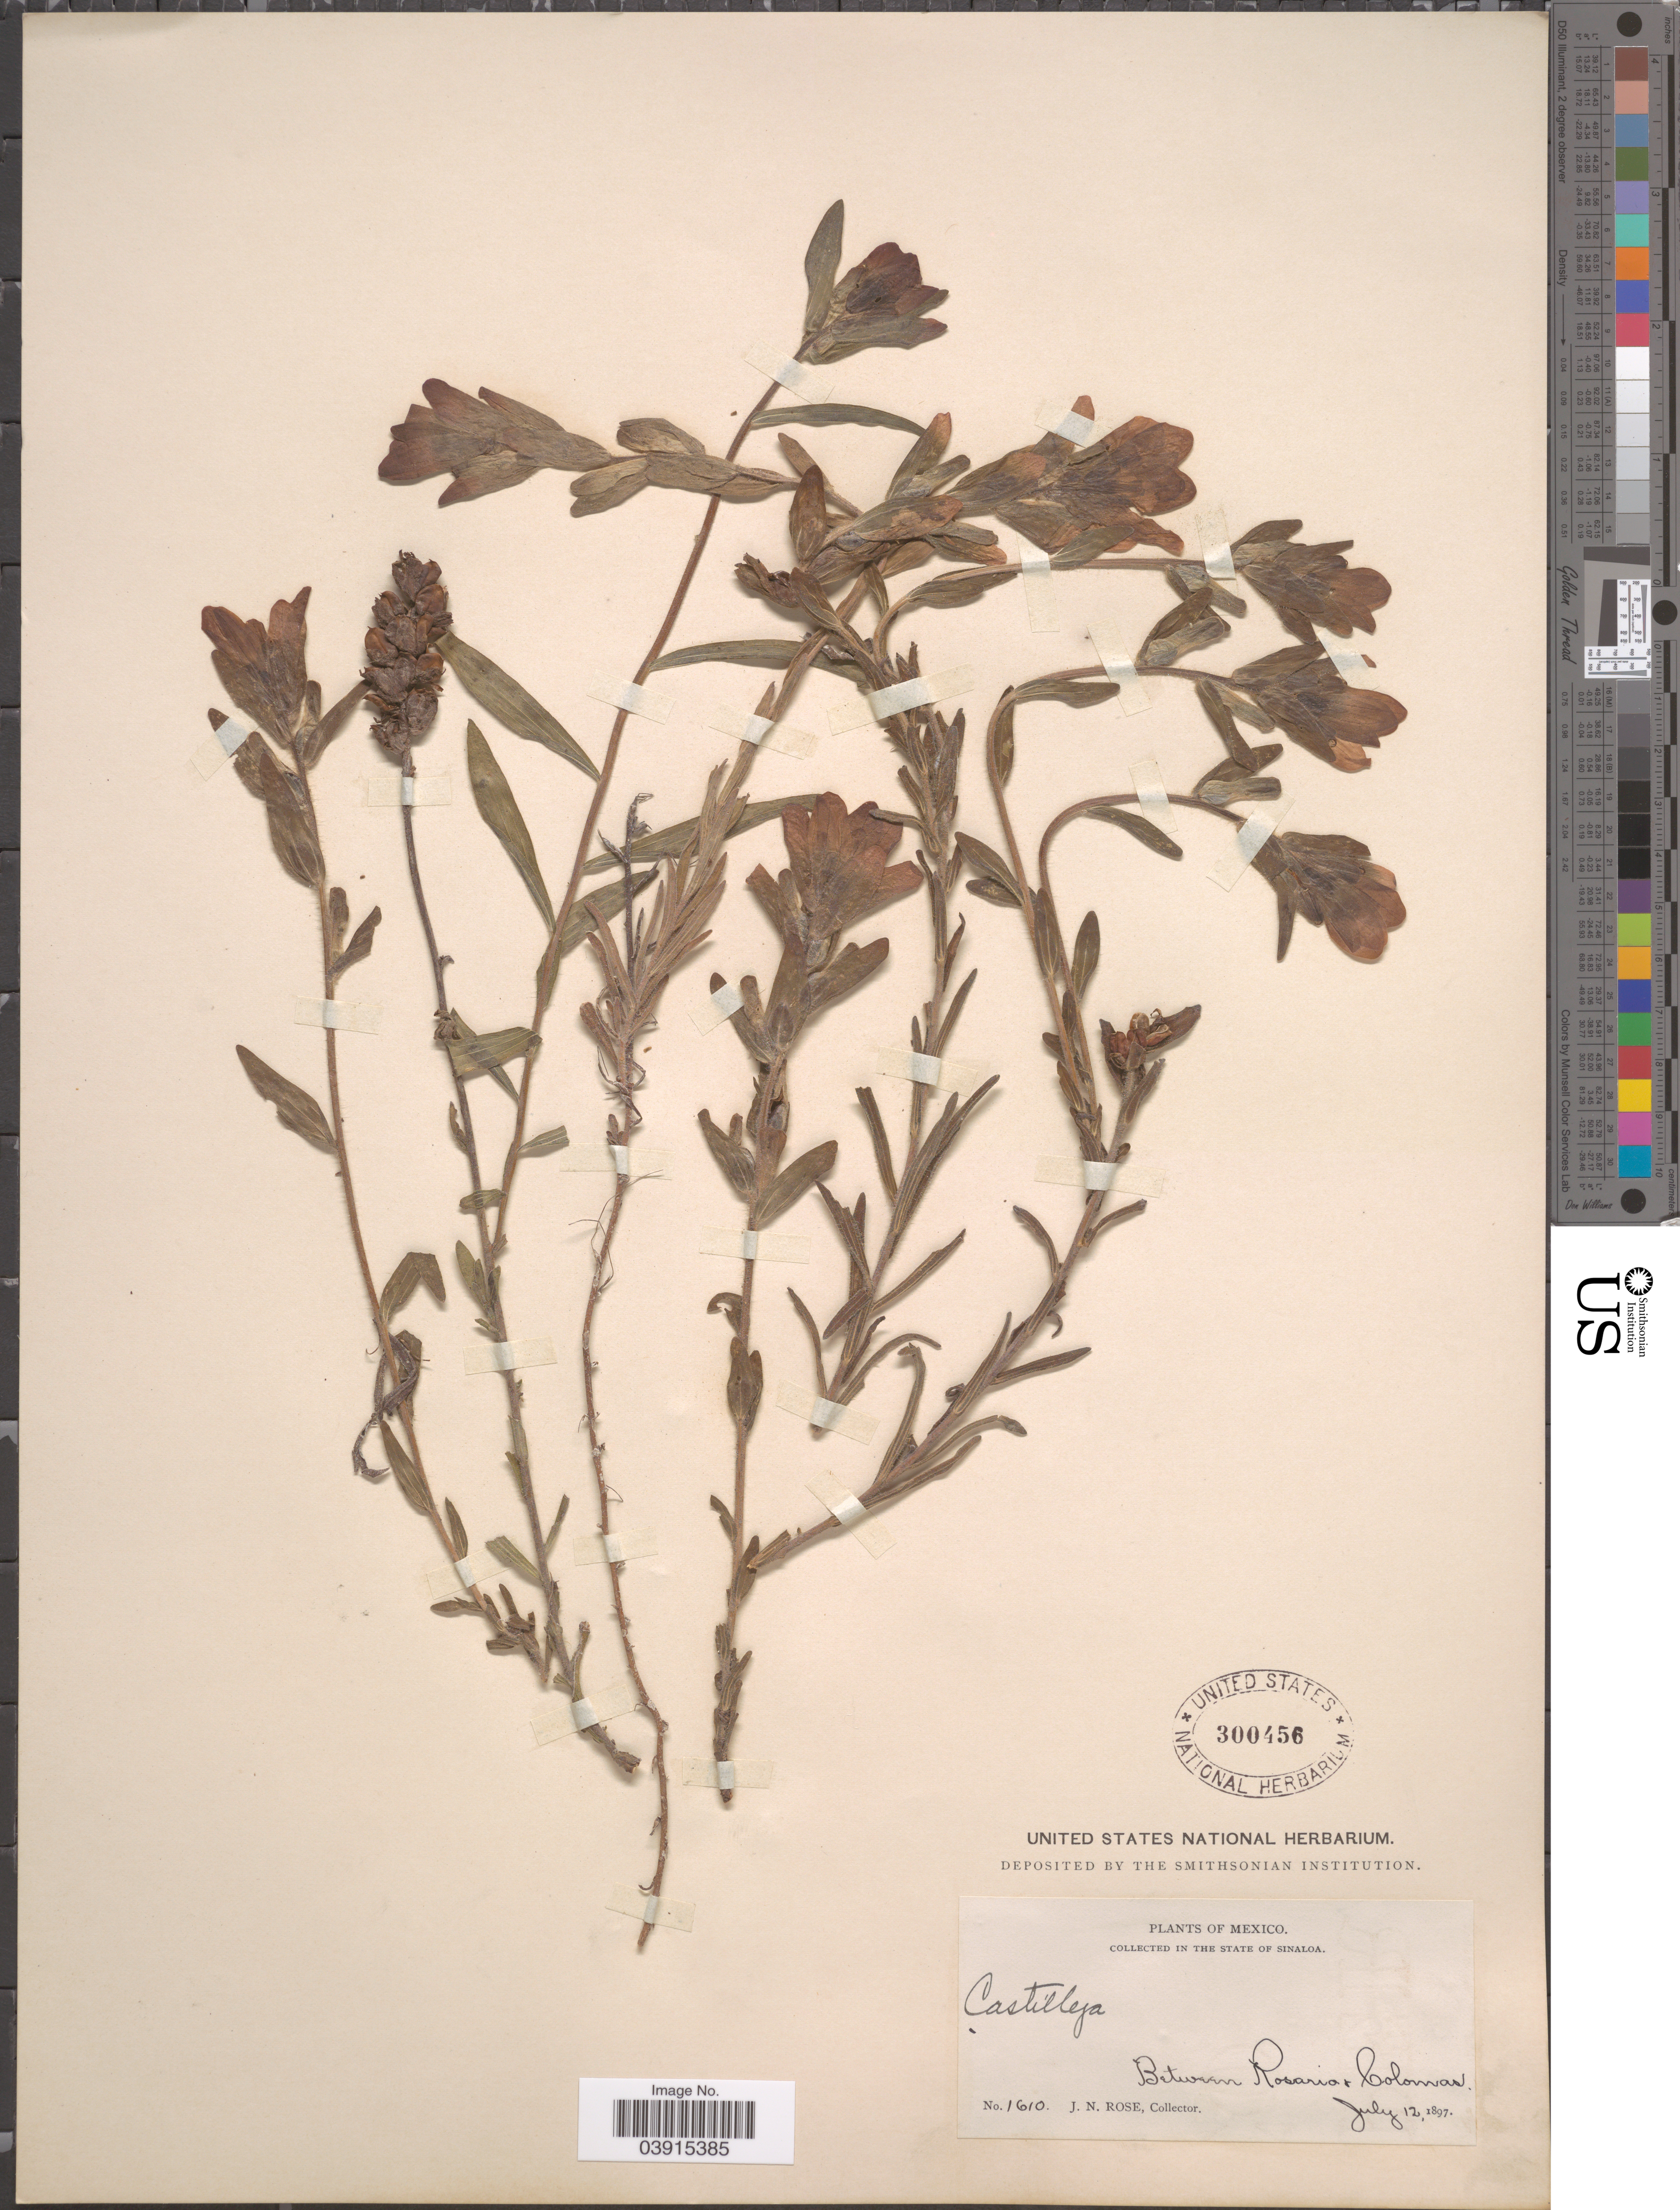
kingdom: Plantae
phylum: Tracheophyta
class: Magnoliopsida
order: Lamiales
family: Orobanchaceae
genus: Castilleja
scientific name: Castilleja nervata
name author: Eastw.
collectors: J. N. Rose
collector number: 1610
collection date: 1897-07-12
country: Mexico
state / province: Sinaloa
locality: Between Rosario + Colomas.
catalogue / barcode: US 300456